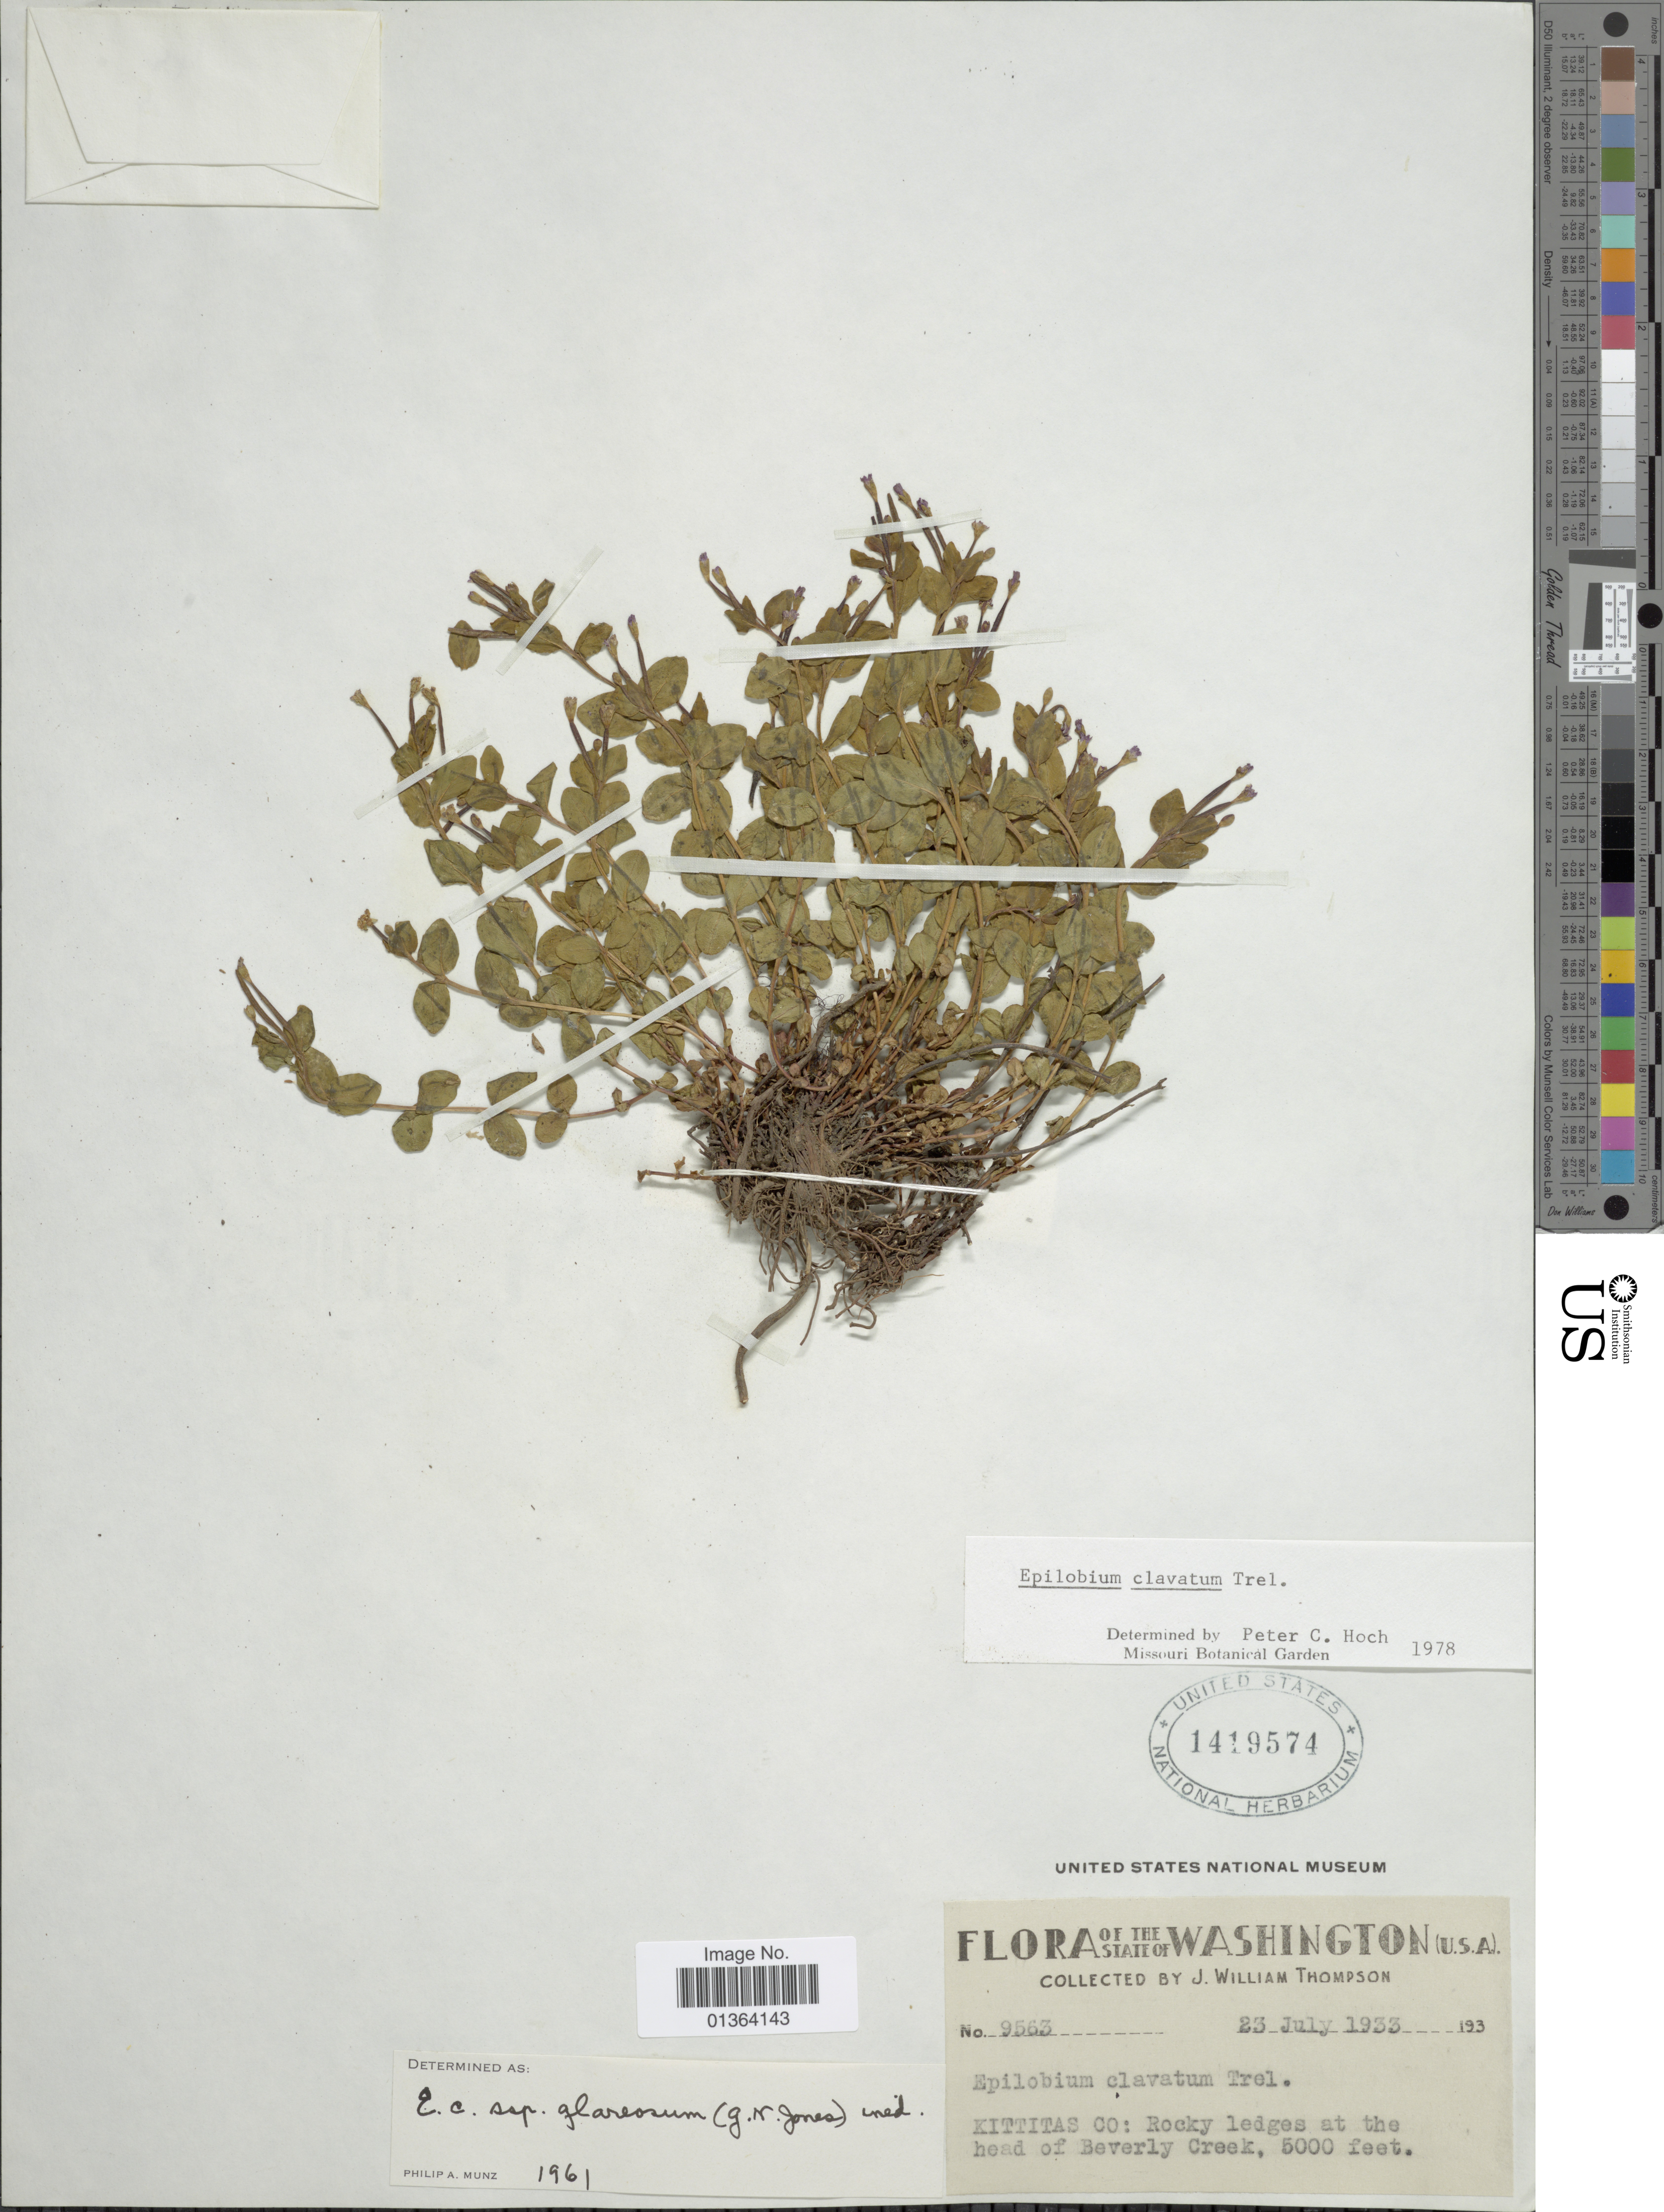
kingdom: Plantae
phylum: Tracheophyta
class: Magnoliopsida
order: Myrtales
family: Onagraceae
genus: Epilobium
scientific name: Epilobium clavatum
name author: Hausskn.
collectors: J. W. Thompson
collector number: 9563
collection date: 1933-07-23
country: United States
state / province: Washington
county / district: Kittitas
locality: Kittitas Co: Rocky ledges at the head of Beverly Creek.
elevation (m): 1524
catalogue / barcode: US 1419574